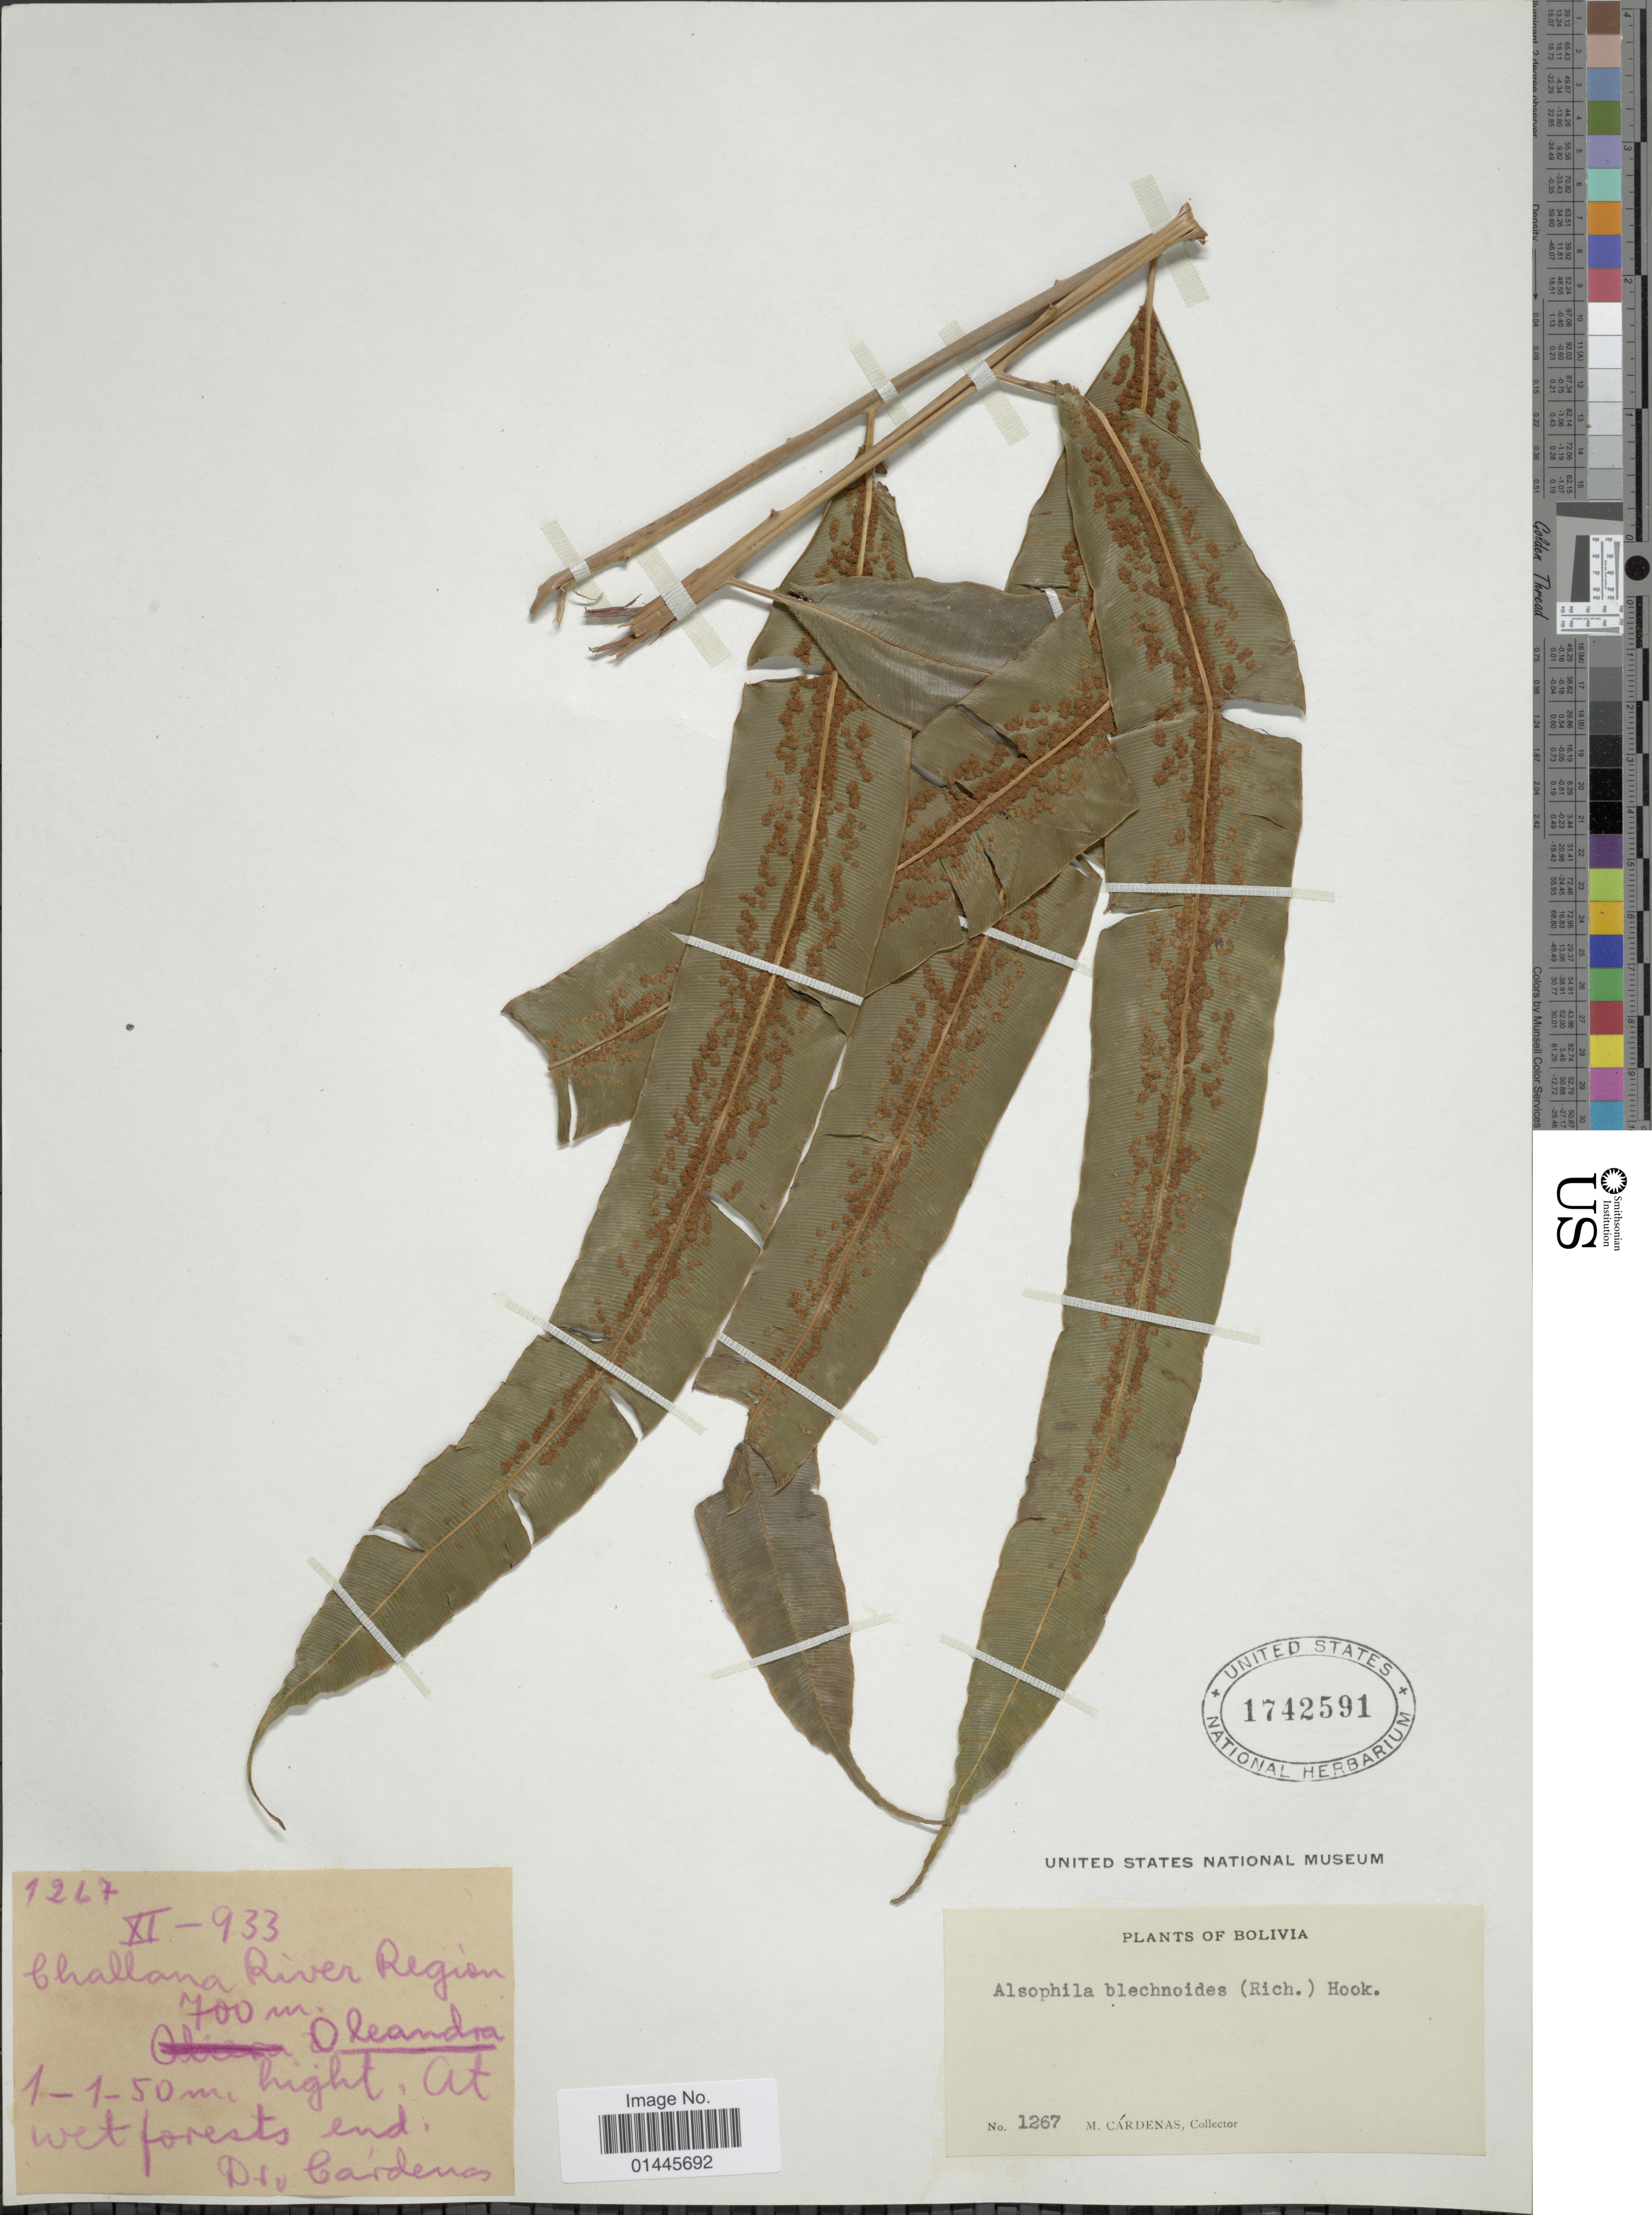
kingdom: Plantae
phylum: Tracheophyta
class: Polypodiopsida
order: Cyatheales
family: Metaxyaceae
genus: Metaxya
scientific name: Metaxya rostrata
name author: (Kunth) C. Presl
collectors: M. Cárdenas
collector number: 1267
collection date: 1933-11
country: Bolivia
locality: Challana River Region. Wet forest end.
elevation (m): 700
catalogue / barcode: US 1742591